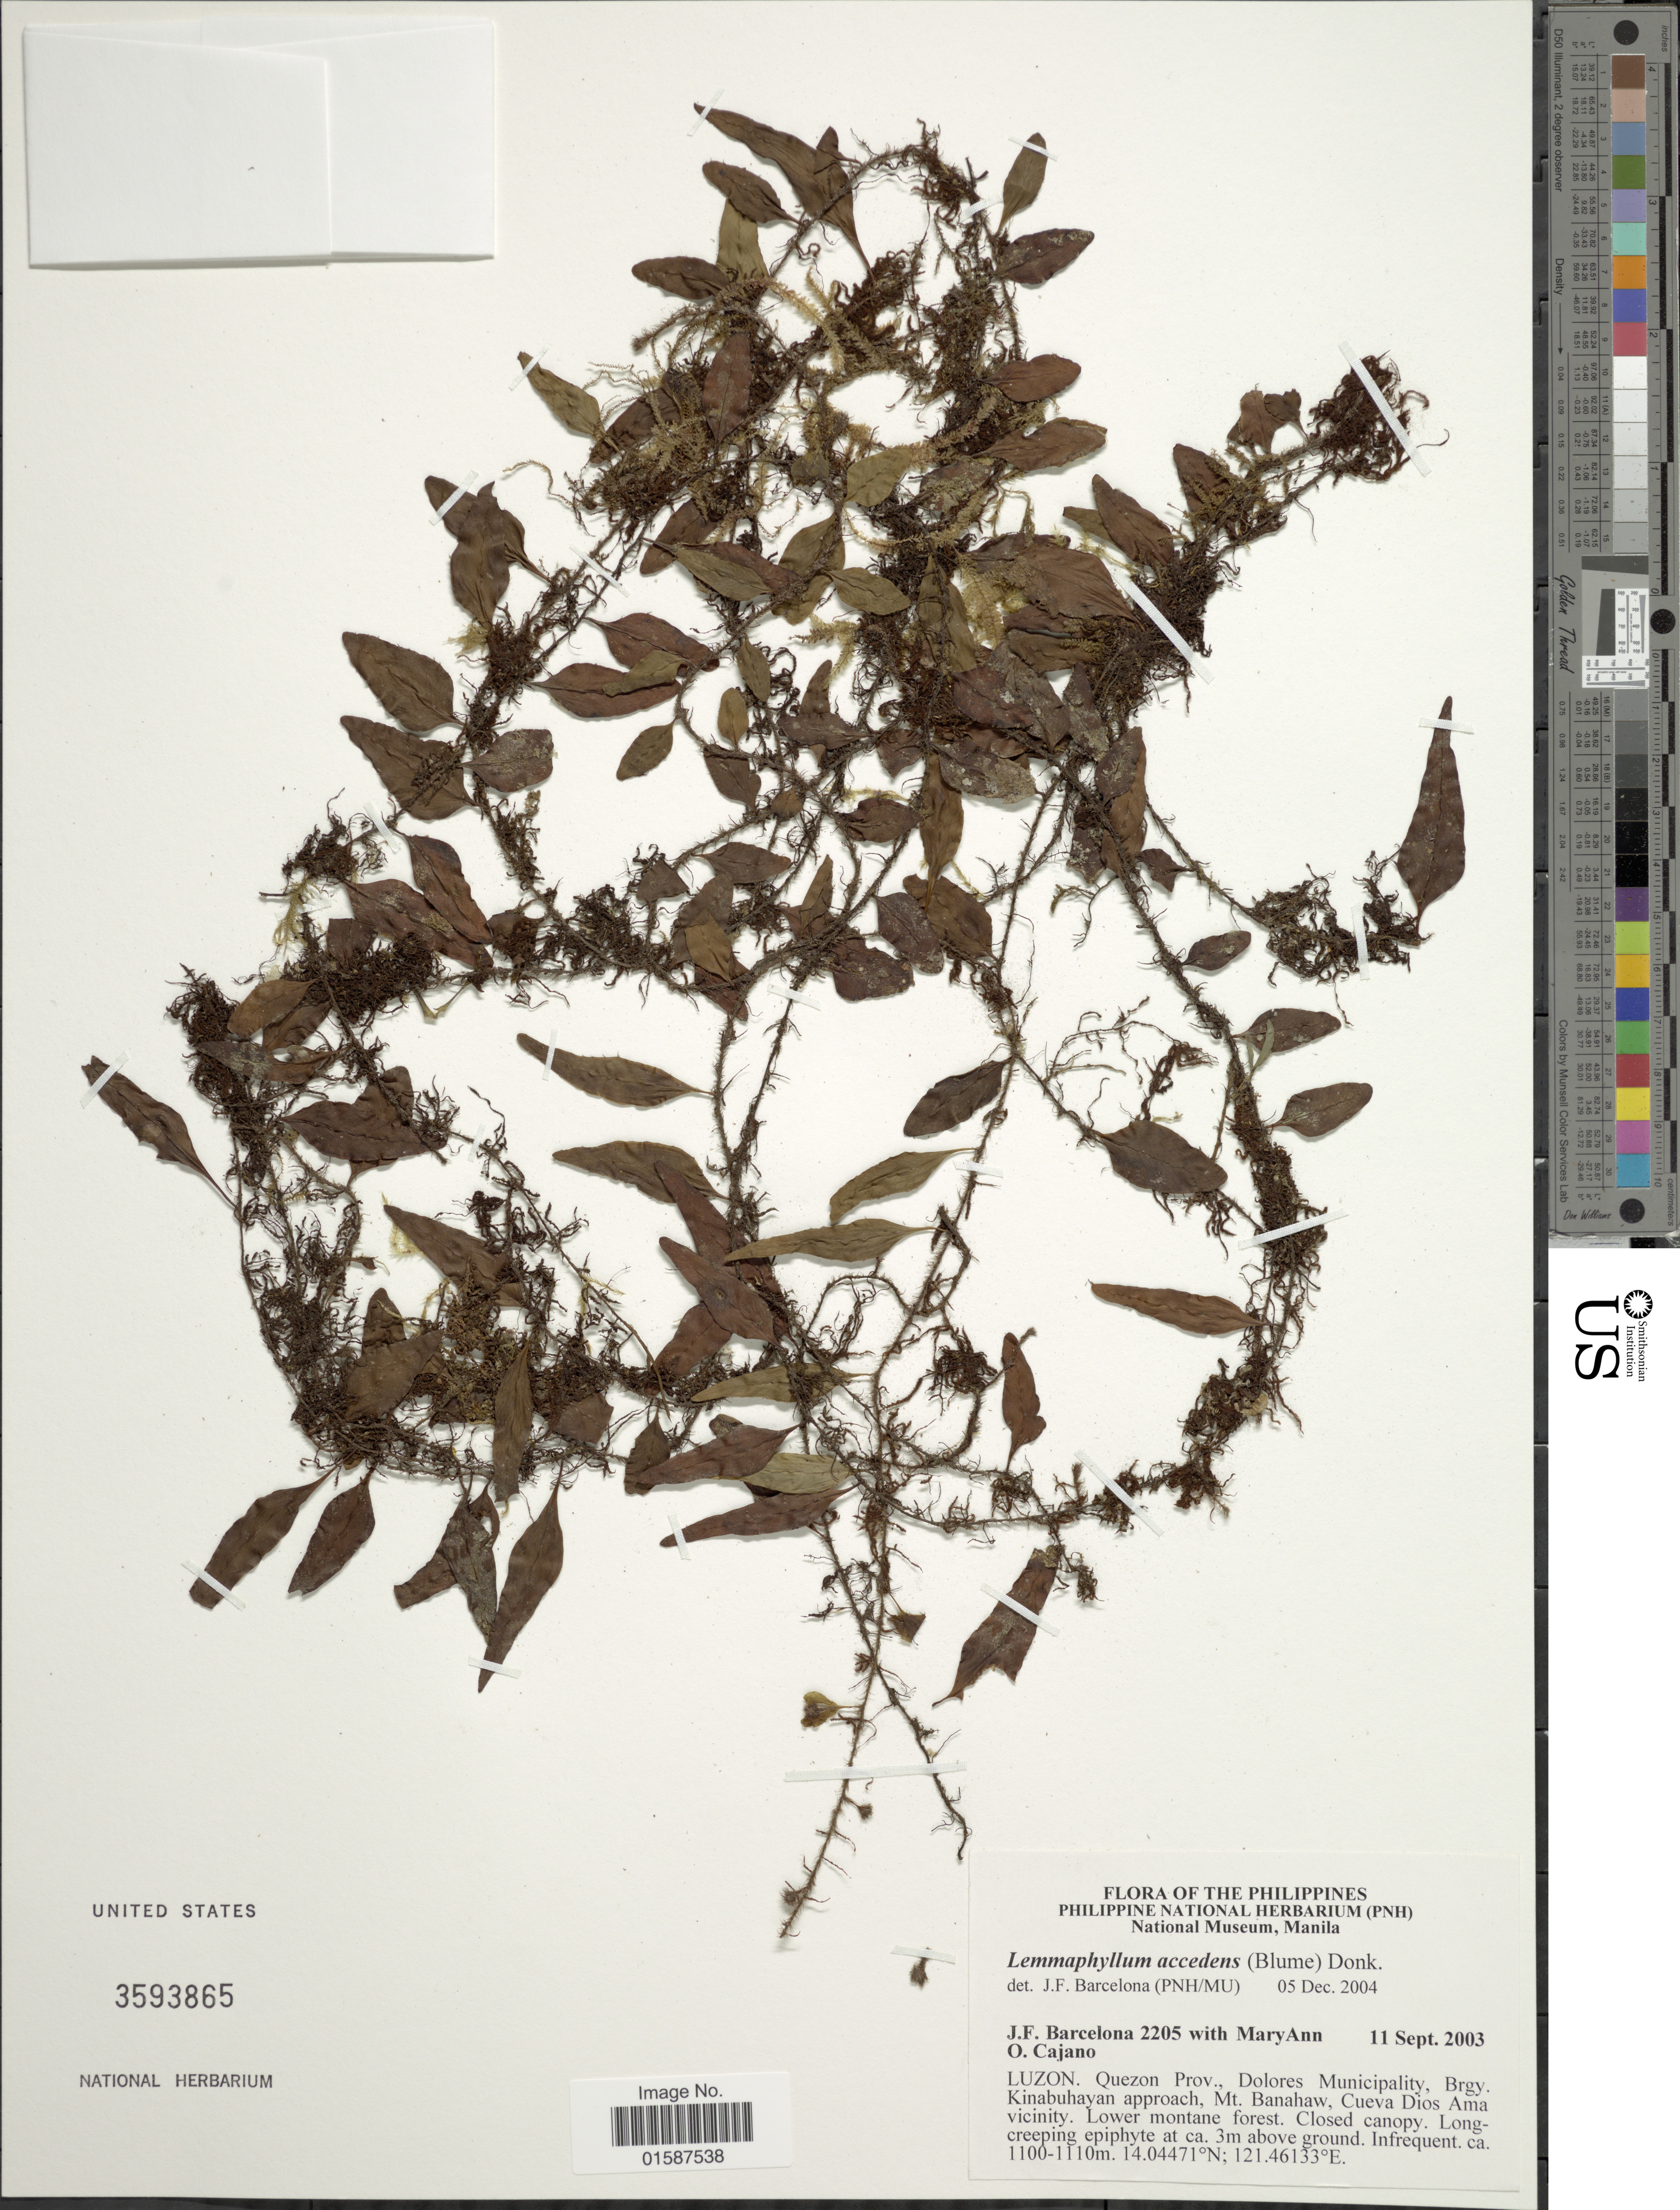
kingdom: Plantae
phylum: Tracheophyta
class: Polypodiopsida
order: Polypodiales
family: Polypodiaceae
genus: Lemmaphyllum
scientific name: Lemmaphyllum accedens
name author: (Blume) Donk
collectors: J. F. Barcelona & M. Cajano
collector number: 2205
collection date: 2003-09-11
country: Philippines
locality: Luzon, Quezon Prov,. Dolores Municipality, Brgy., Kinabuhayan approach, Mt. Banahaw, Cueva Dios Ama vicinity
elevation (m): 1100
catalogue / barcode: US 3593865